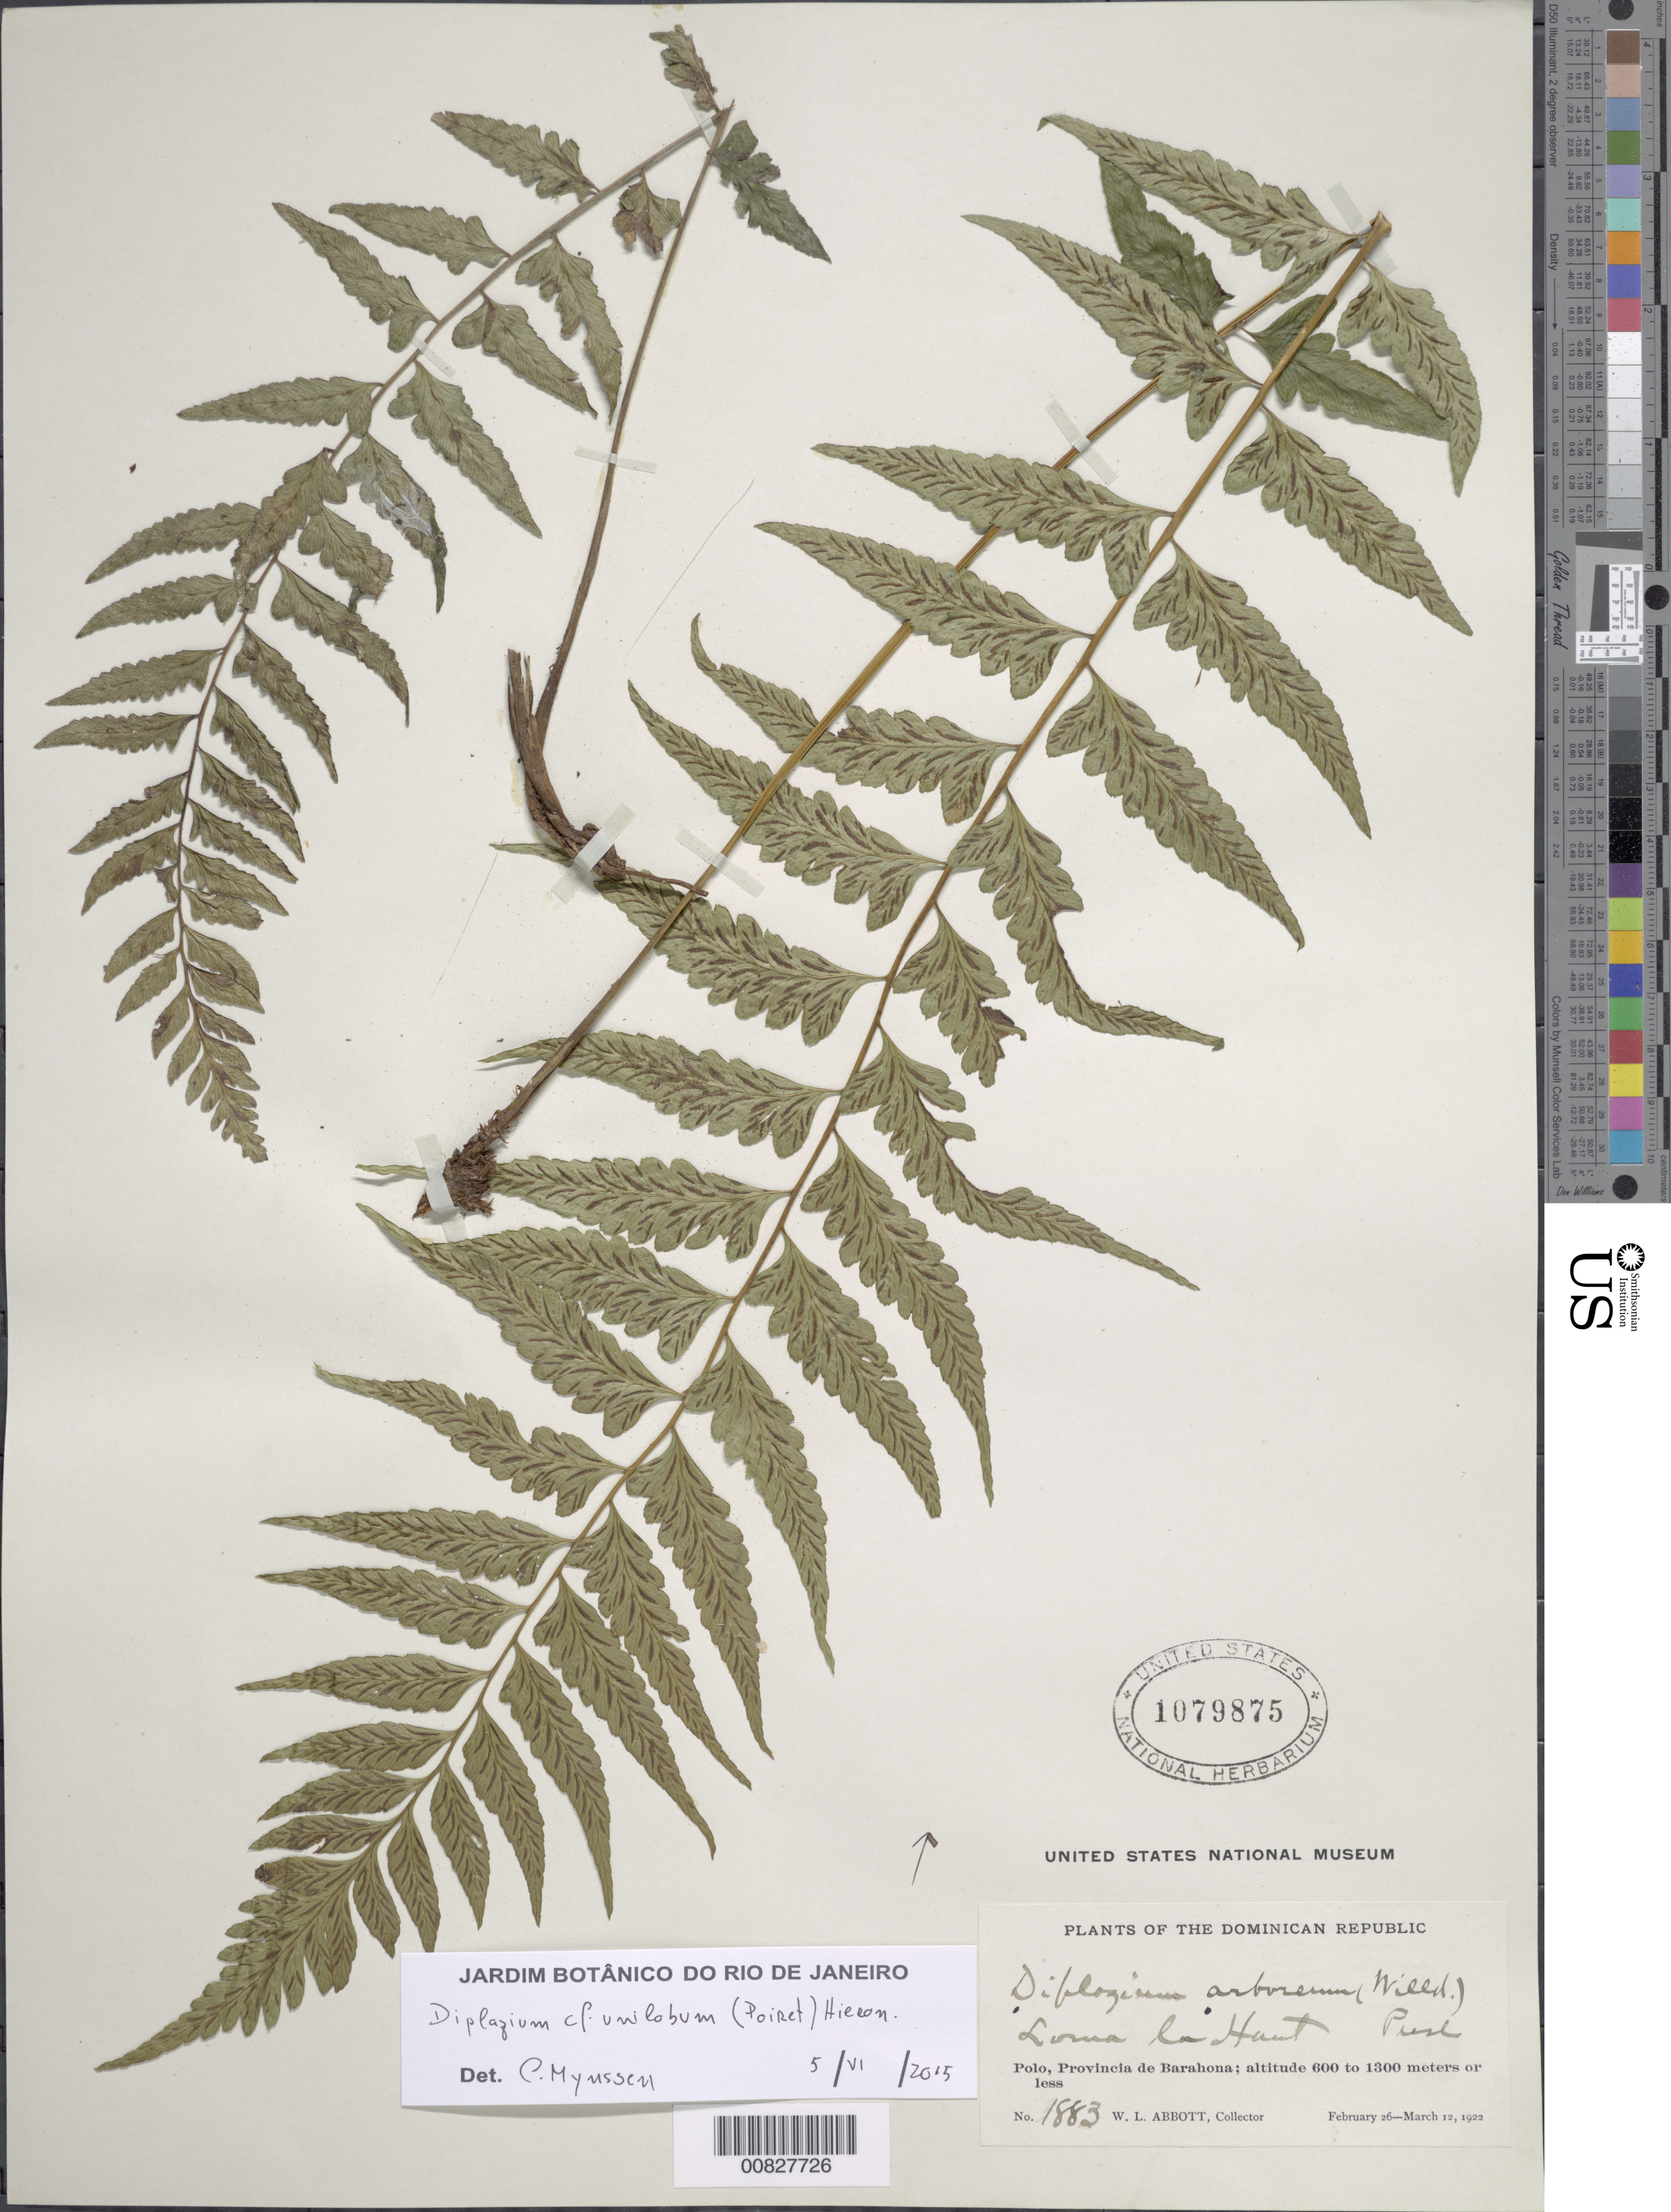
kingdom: Plantae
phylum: Tracheophyta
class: Polypodiopsida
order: Polypodiales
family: Athyriaceae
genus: Diplazium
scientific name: Diplazium cristatum x D. unilobum (Poir.) Hieron.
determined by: Sánchez, C.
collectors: W. L. Abbott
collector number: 1883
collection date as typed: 26 Feb 1922 to 12 Mar 1922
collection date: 1922-02-26/1922-03-12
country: Dominican Republic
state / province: Barahona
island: Hispaniola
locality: Polo, Loma la haut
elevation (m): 600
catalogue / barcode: US 1079875